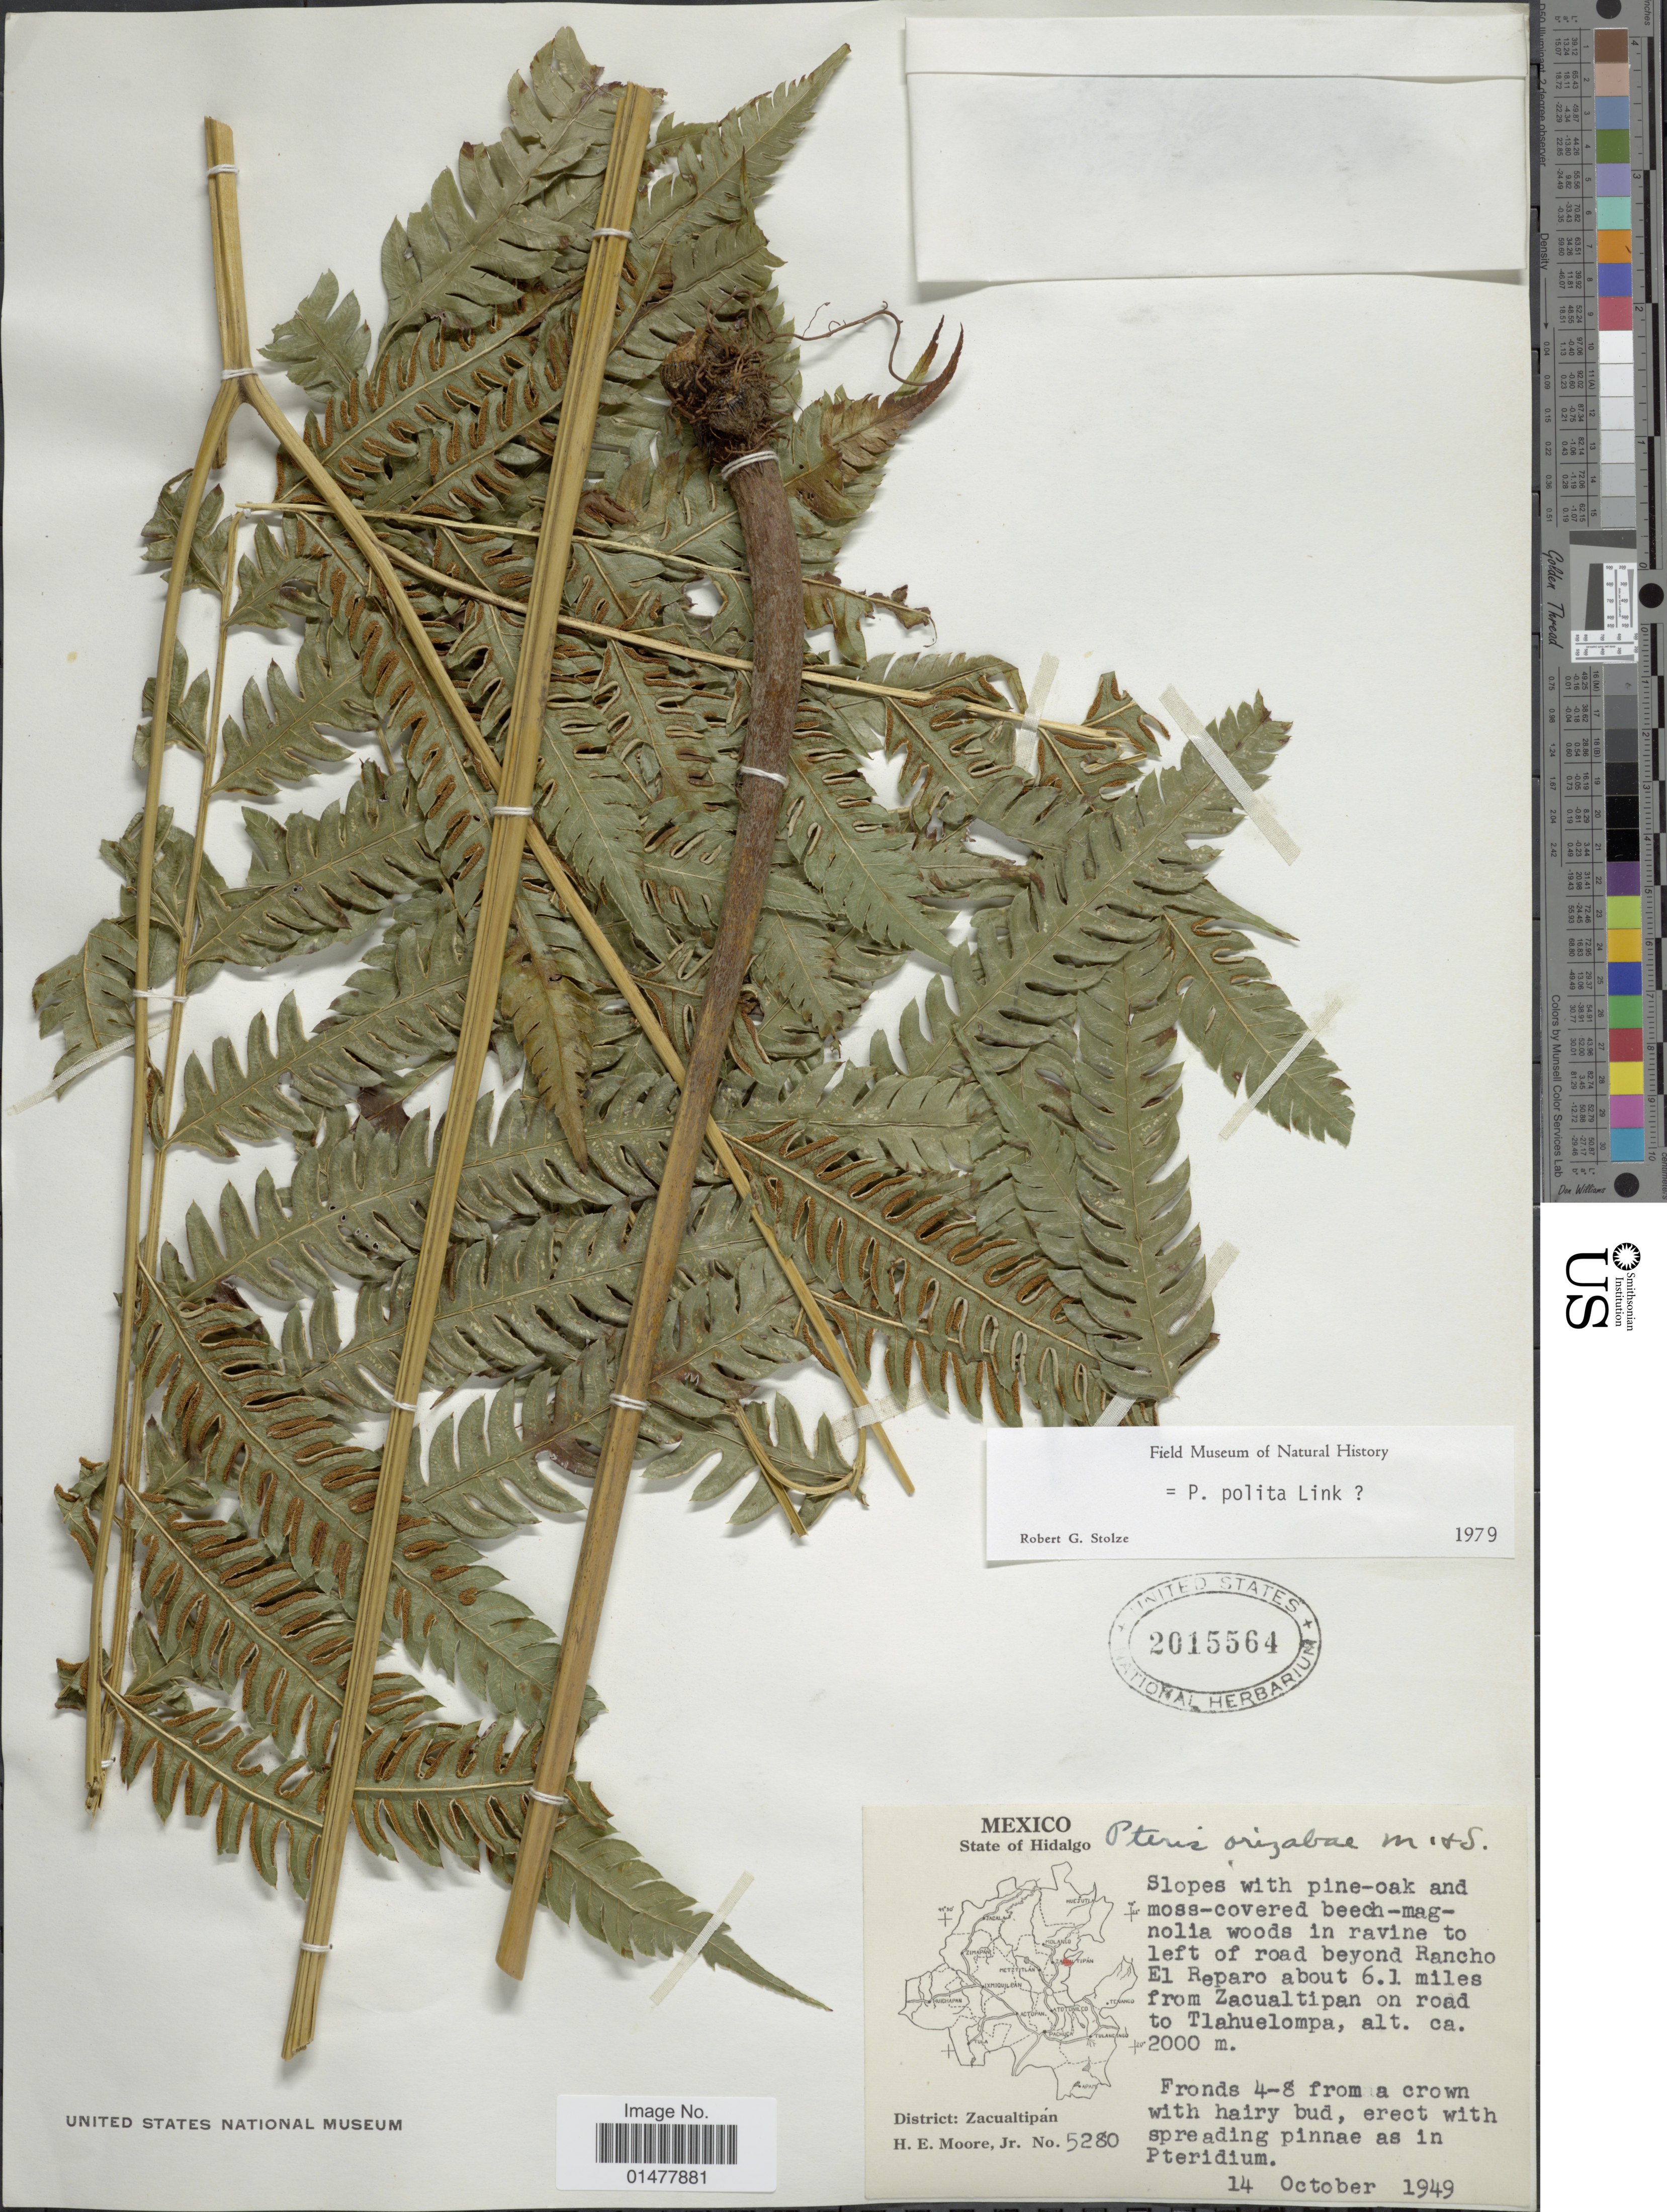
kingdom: Plantae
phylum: Tracheophyta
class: Polypodiopsida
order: Polypodiales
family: Pteridaceae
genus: Pteris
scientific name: Pteris orizabae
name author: M. Martens & Galeotti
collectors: H. Moore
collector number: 5280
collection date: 1949-10-14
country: Mexico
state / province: Hidalgo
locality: Mexico, State of Hidalgo, in ravine to left of road beyond Rancho El Reparo about 6.1 miles from Zacualtipan on road to Tlahuelompa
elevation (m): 2000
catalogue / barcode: US 2015564